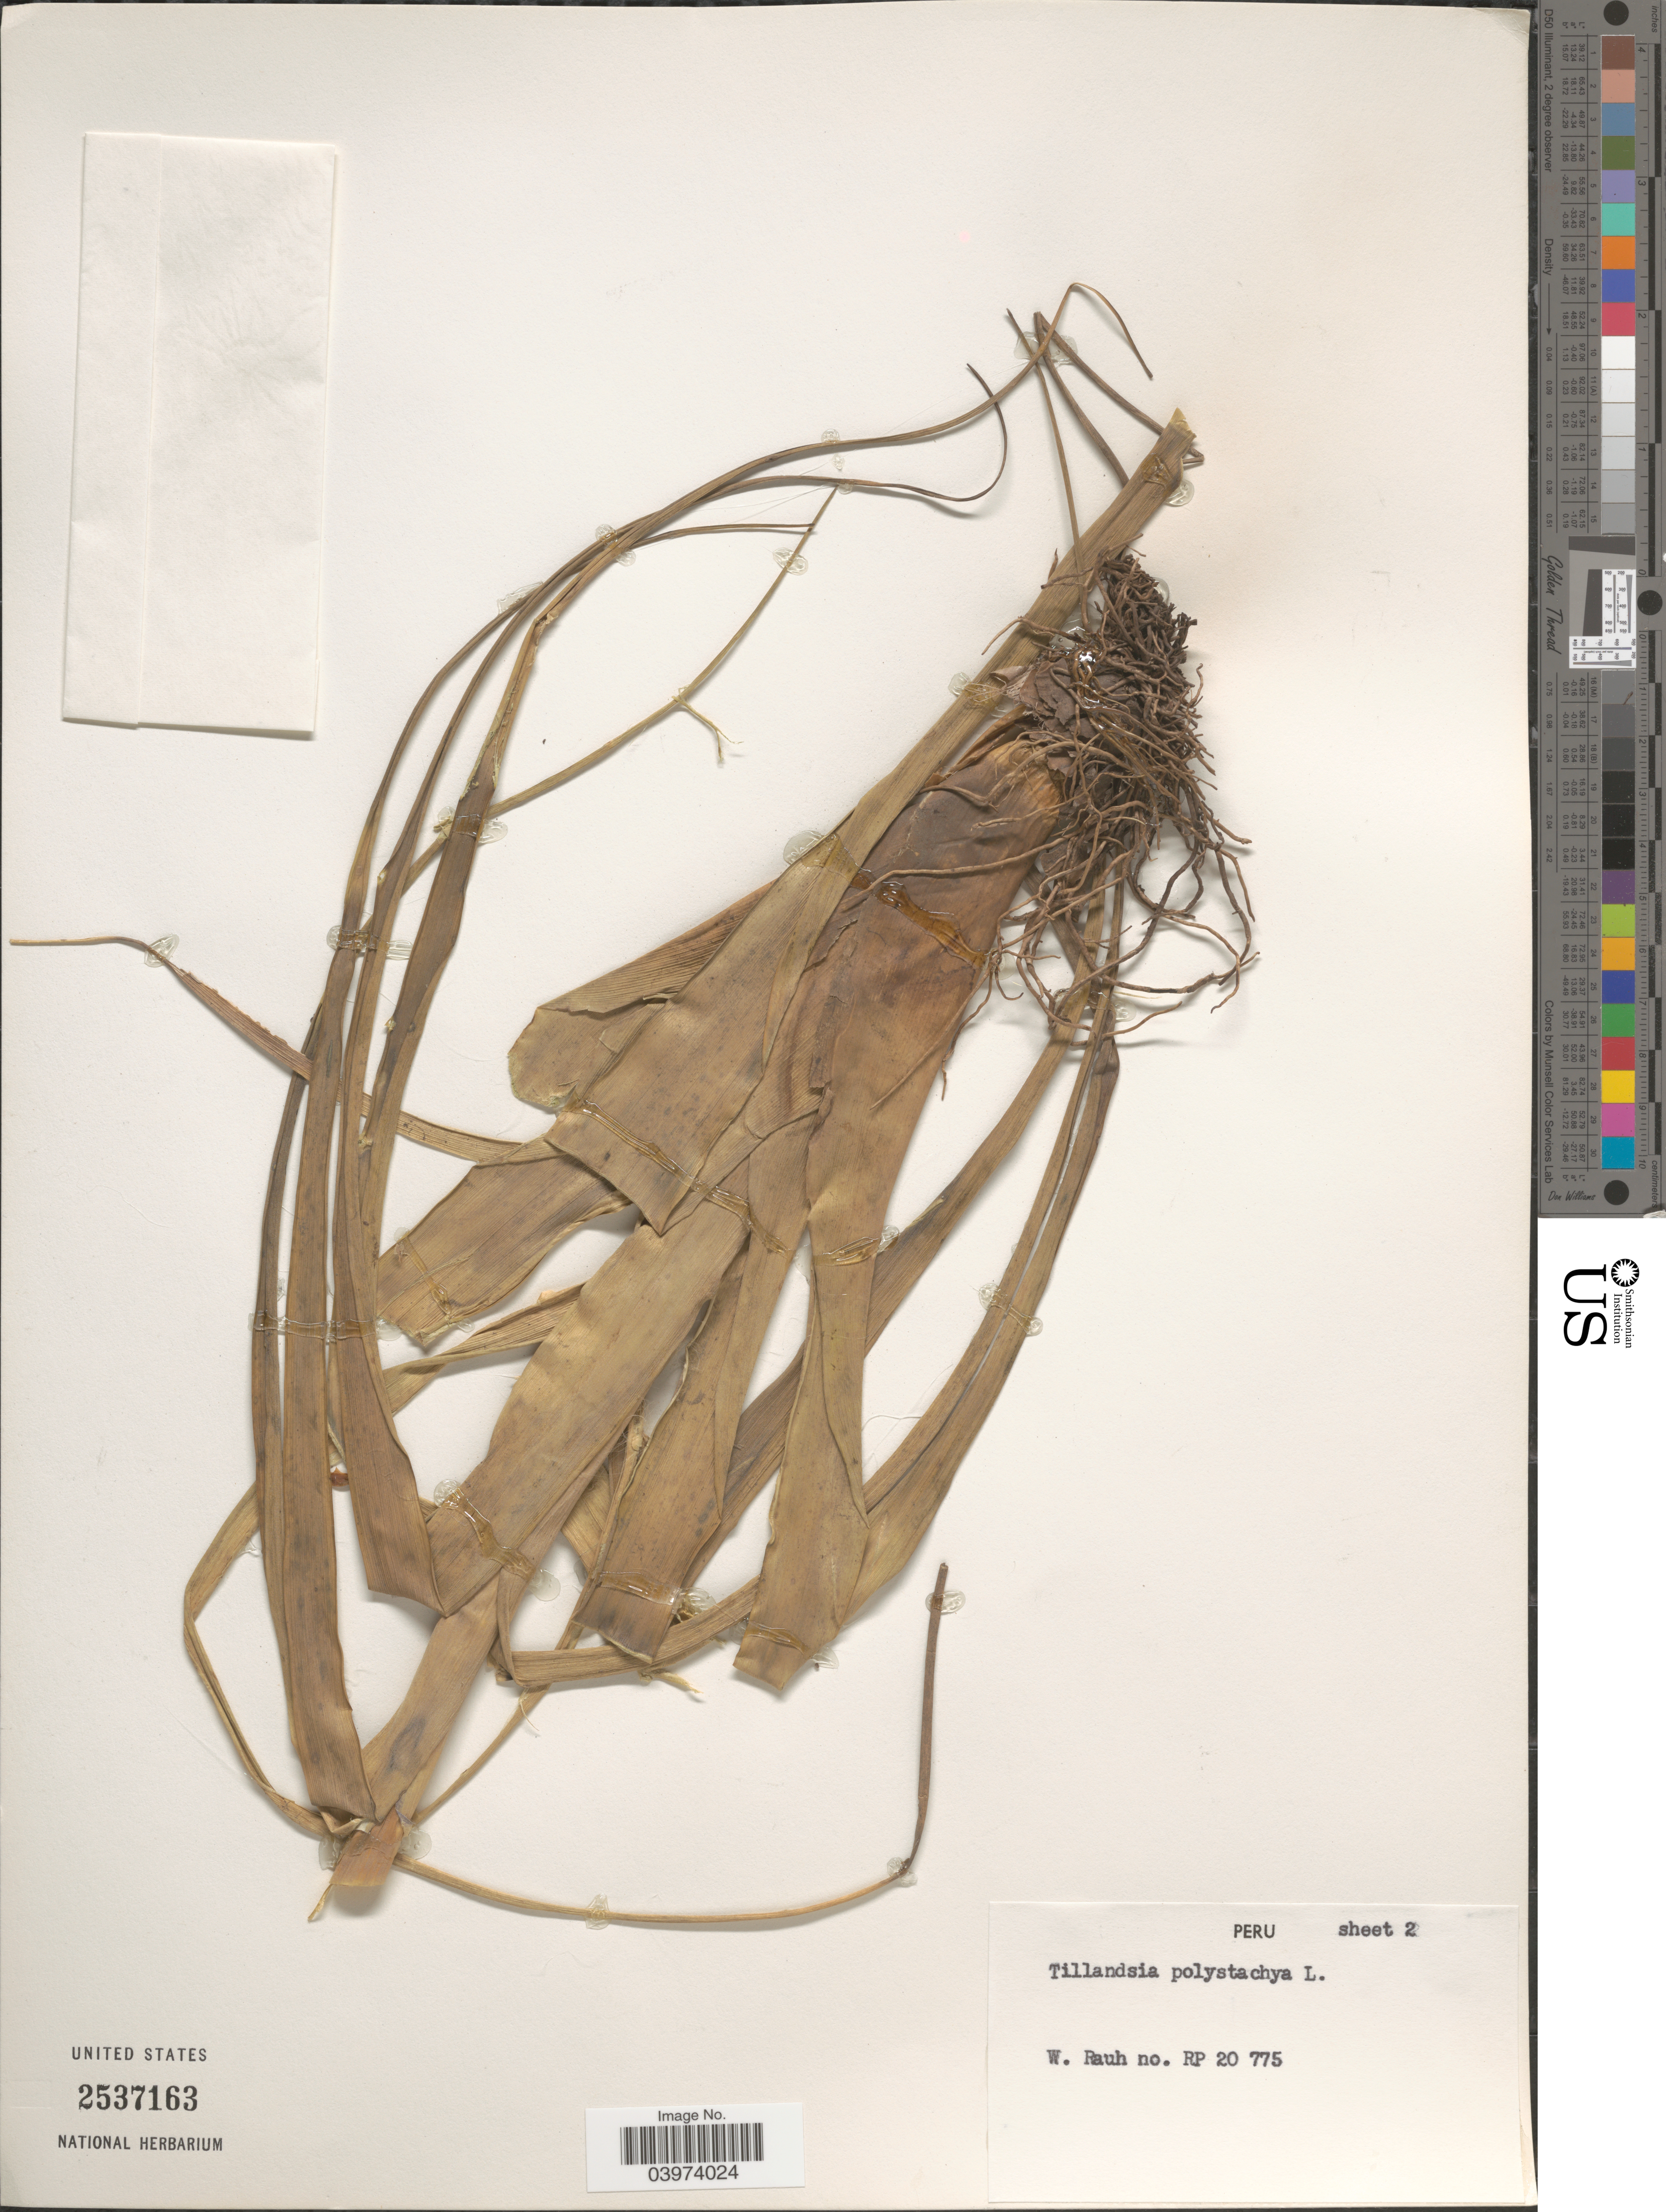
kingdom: Plantae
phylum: Tracheophyta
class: Liliopsida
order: Poales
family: Bromeliaceae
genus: Tillandsia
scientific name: Tillandsia polystachia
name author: (L.) L.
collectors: W. Rauh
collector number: RP 20 775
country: Peru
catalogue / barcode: US 2537163